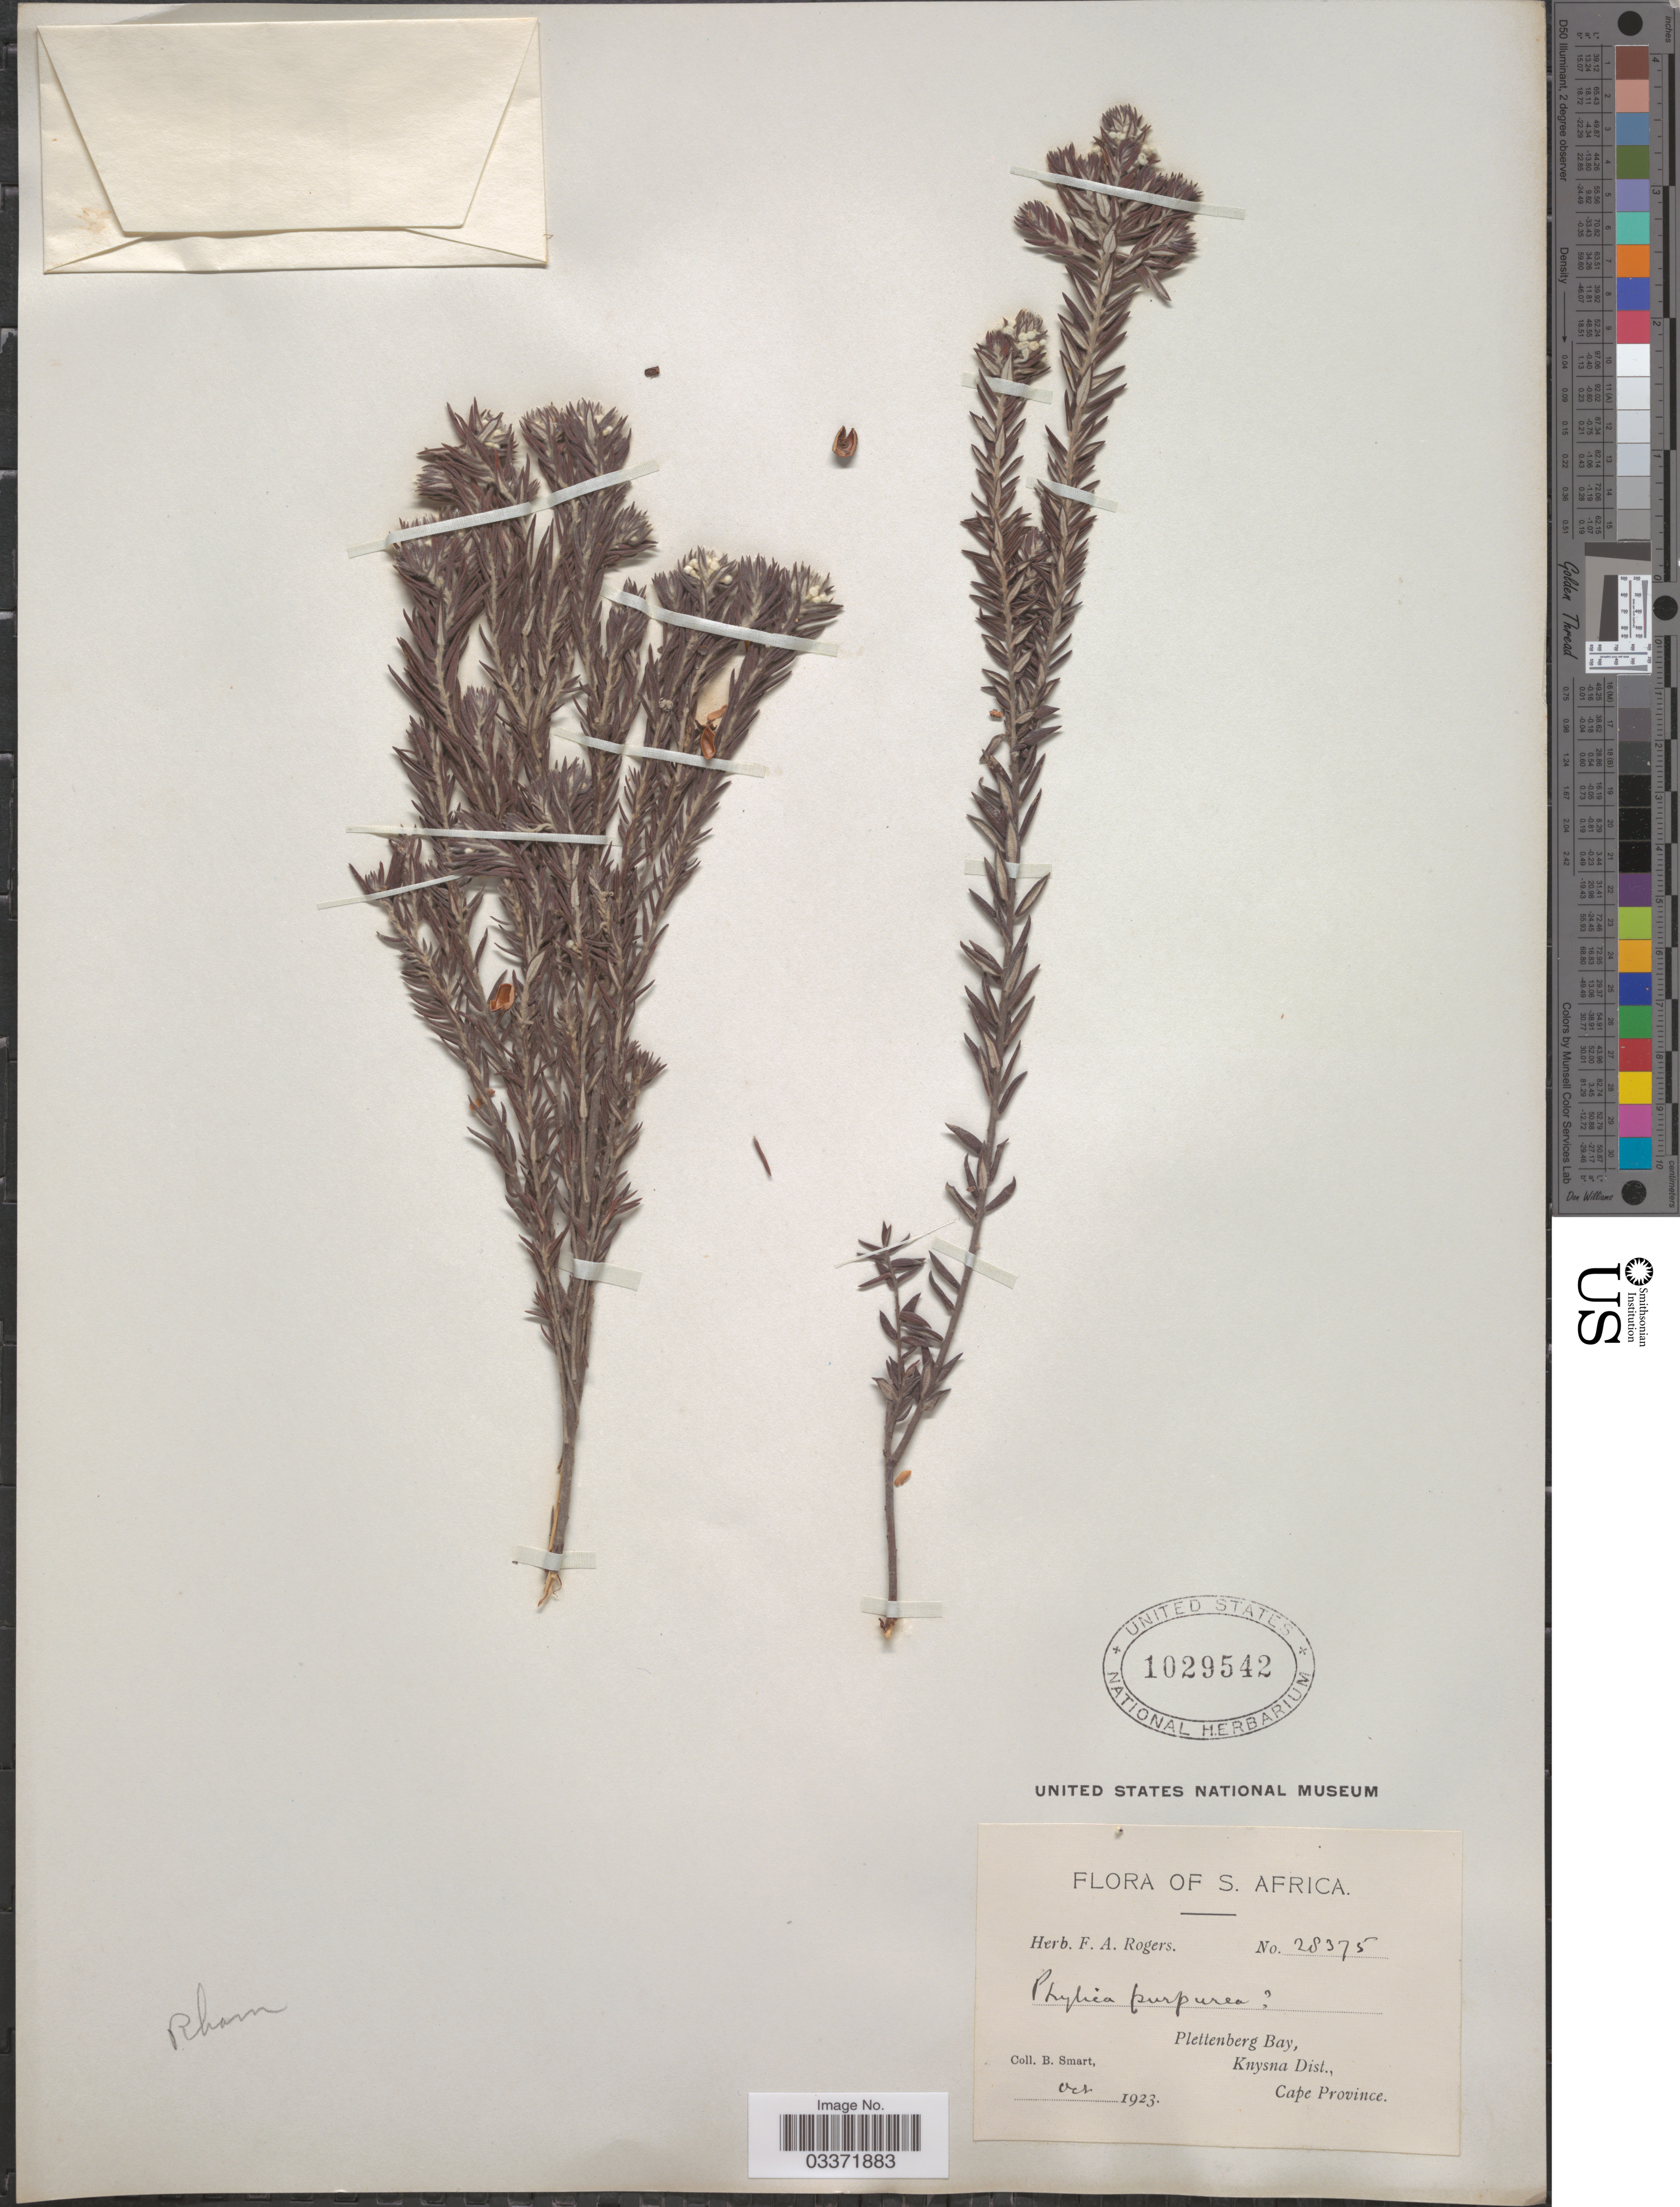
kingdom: Plantae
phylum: Tracheophyta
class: Magnoliopsida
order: Rosales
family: Rhamnaceae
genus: Phylica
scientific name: Phylica purpurea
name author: Sond.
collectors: B. Smart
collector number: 28375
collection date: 1923-10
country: South Africa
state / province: Western Cape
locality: S. Africa. Plettenberg Bay, Knysna Dist.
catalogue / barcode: US 1029542